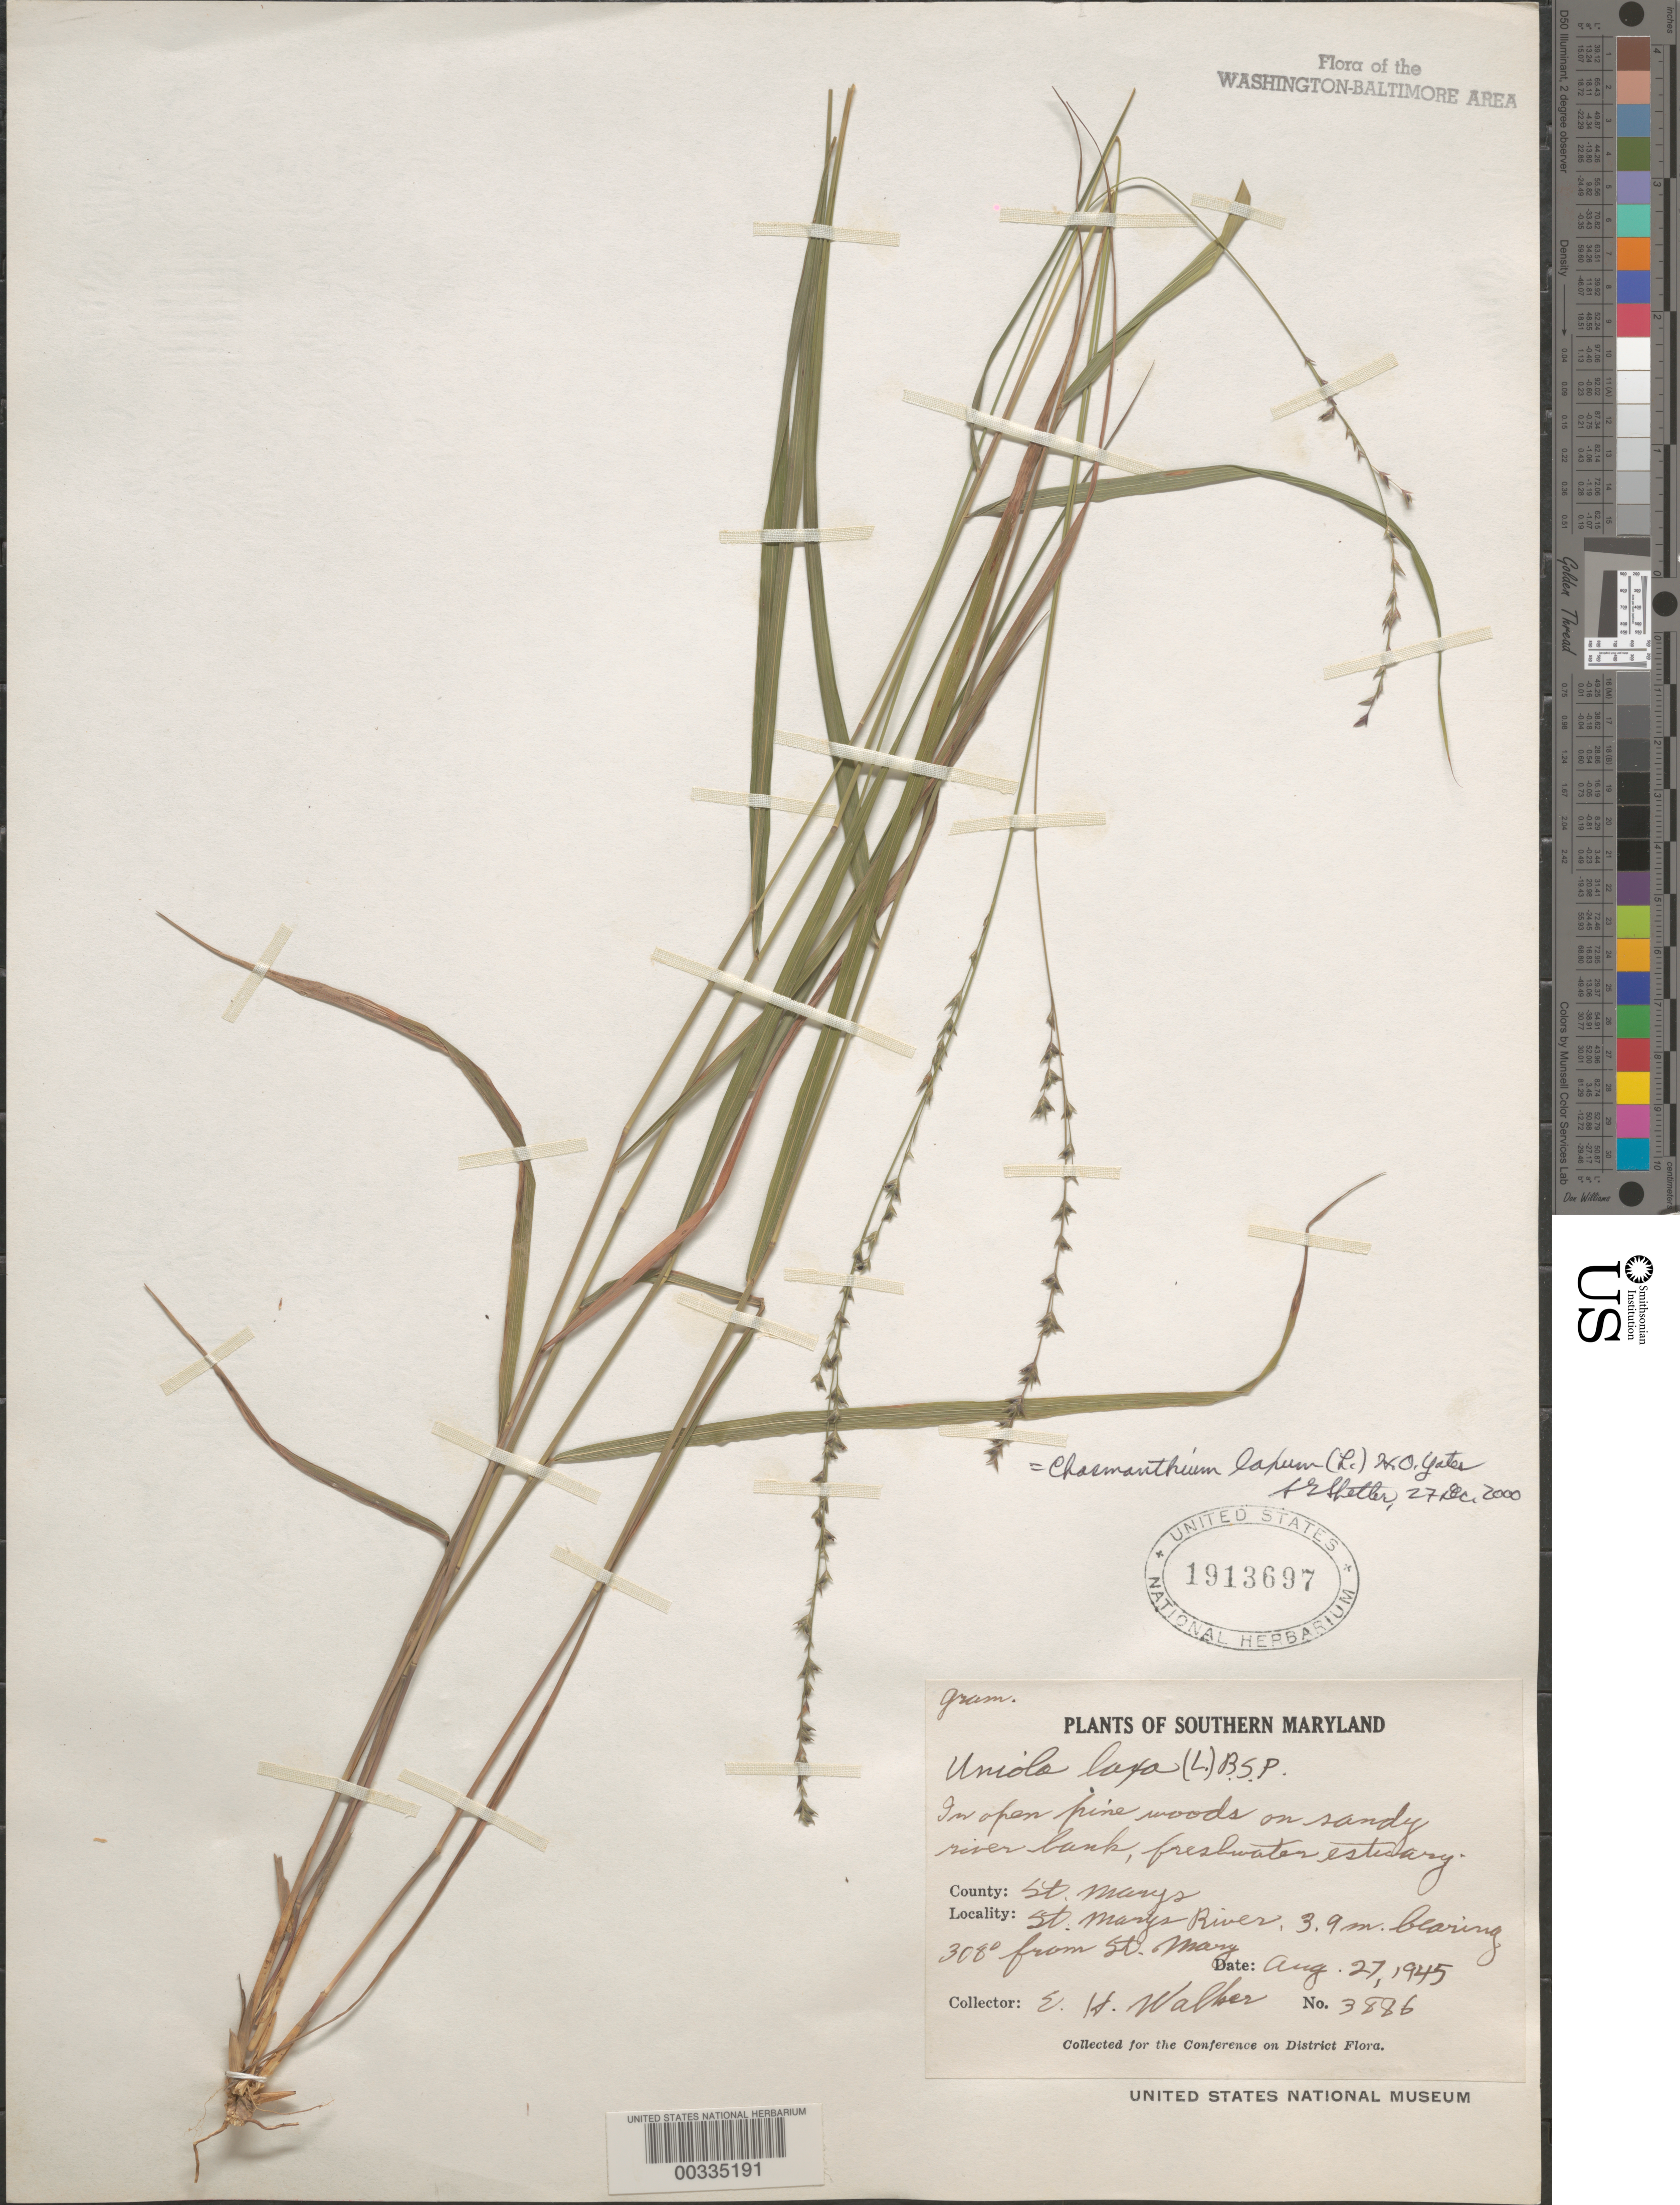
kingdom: Plantae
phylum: Tracheophyta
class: Liliopsida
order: Poales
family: Poaceae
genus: Chasmanthium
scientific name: Chasmanthium laxum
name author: (L.) H.O. Yates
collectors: E. H. Walker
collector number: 3886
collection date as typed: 27 Aug 1945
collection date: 1945-08-27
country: United States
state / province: Maryland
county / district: St. Mary's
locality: St. Marys River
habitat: On sandy river bank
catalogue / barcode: US 1913697